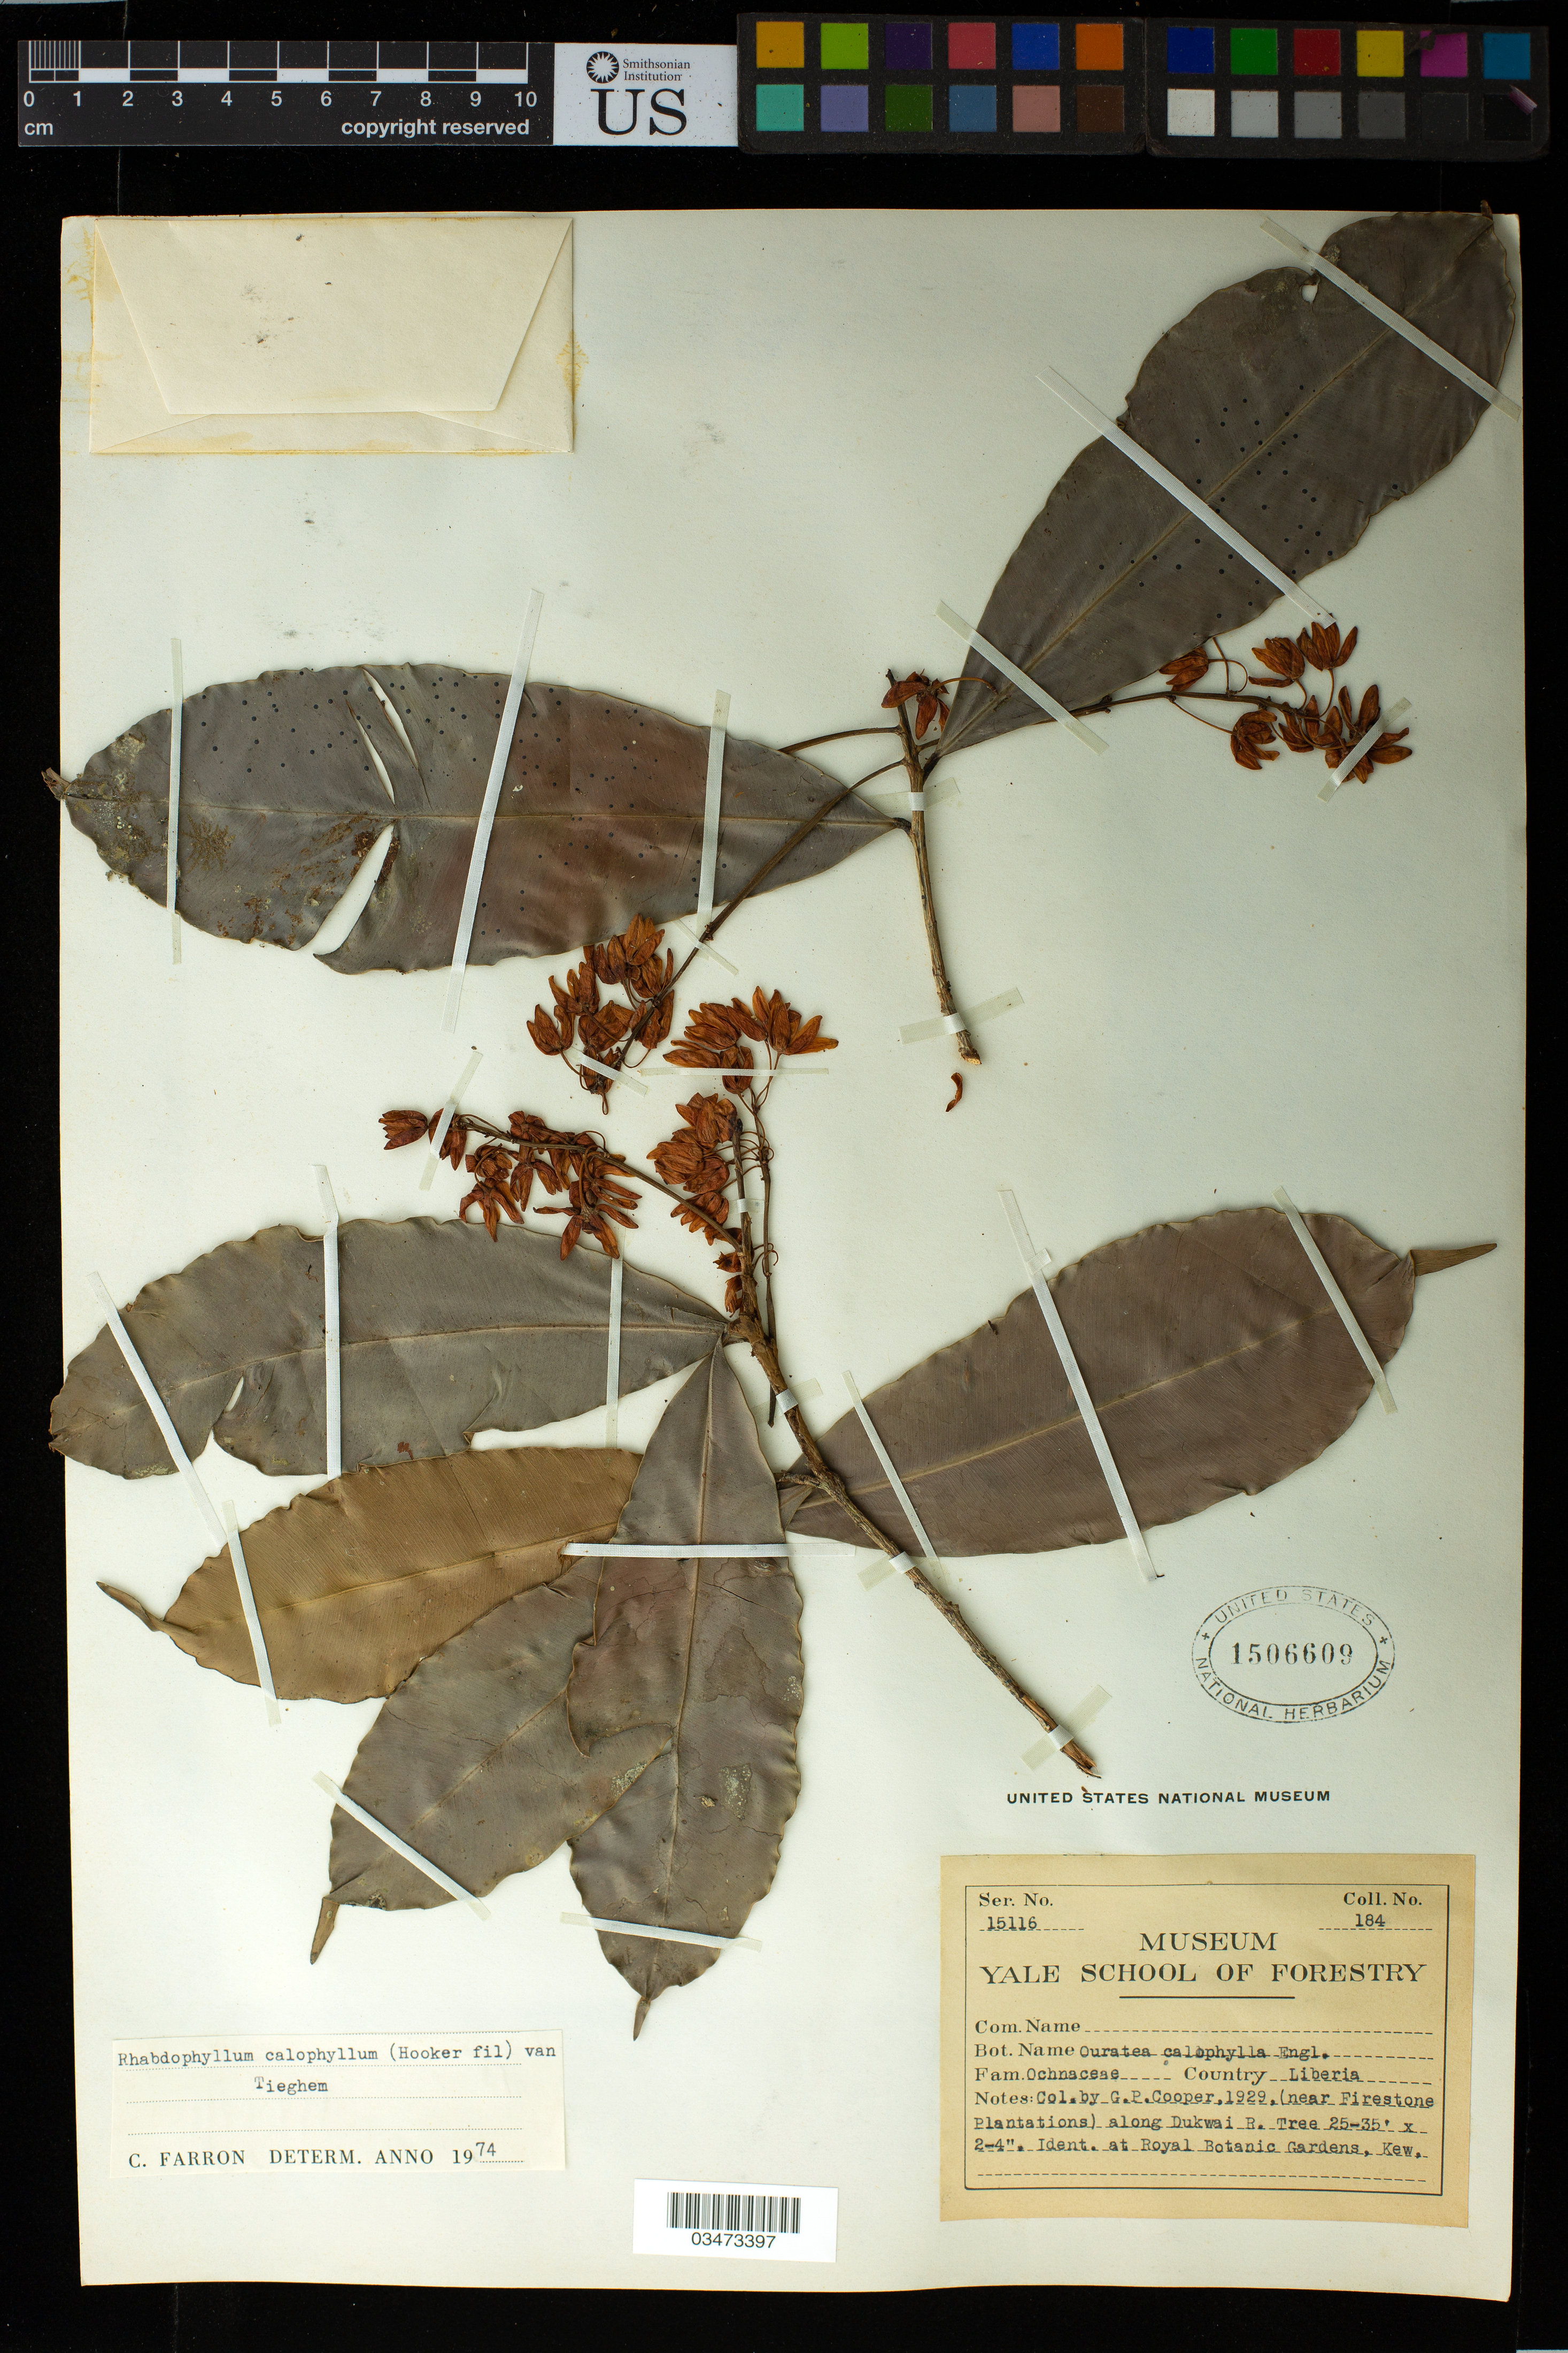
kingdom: Plantae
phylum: Tracheophyta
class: Magnoliopsida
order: Malpighiales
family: Ochnaceae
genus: Rhabdophyllum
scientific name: Rhabdophyllum calophyllum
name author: (Hook. f.) Tiegh.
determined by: Farron, Claude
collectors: G. Cooper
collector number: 184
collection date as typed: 1929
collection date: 1929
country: Liberia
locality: Near firestone plantations, along dukwai r.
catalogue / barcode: US 1506609